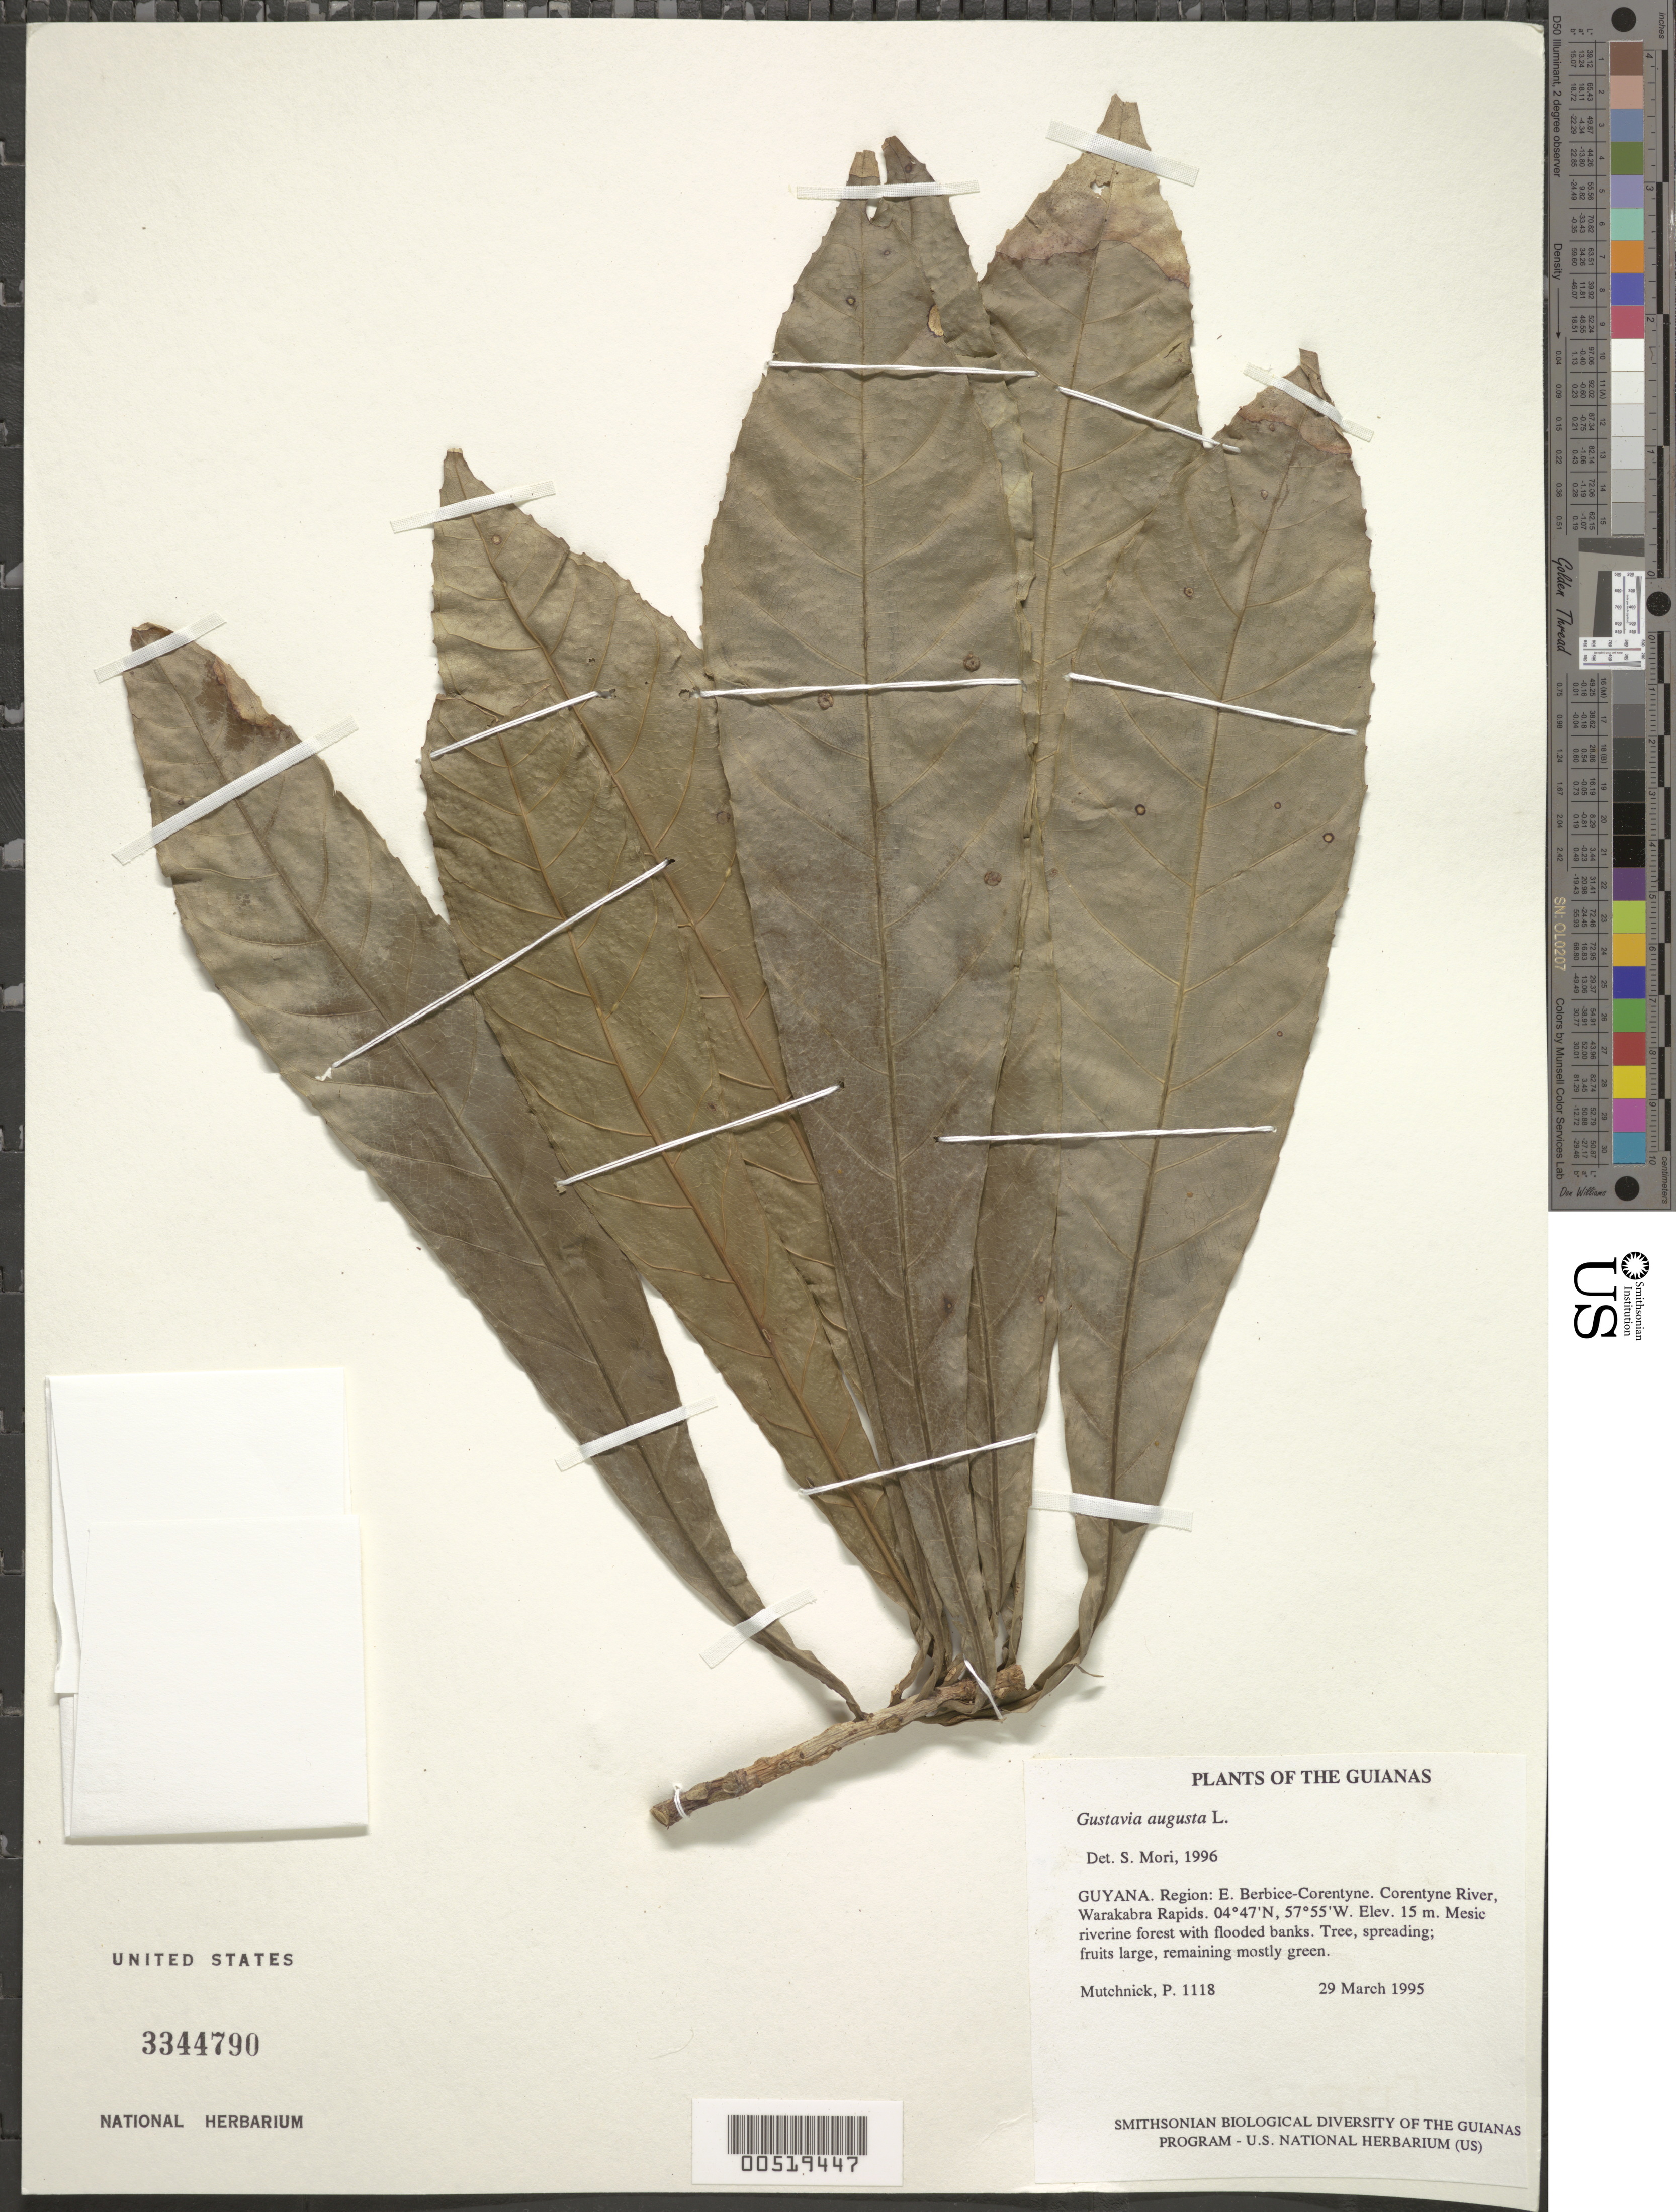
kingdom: Plantae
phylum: Tracheophyta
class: Magnoliopsida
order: Ericales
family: Lecythidaceae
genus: Gustavia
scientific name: Gustavia augusta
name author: L.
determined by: Mori, Scott A.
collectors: P. Mutchnick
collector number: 1118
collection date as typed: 29 March 1995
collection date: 1995-03-29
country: Guyana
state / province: E. Berbice-Corentyne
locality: Corentyne River, Warakabra Rapids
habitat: Mesic riverine forest with flooded banks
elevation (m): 15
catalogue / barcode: US 3344790